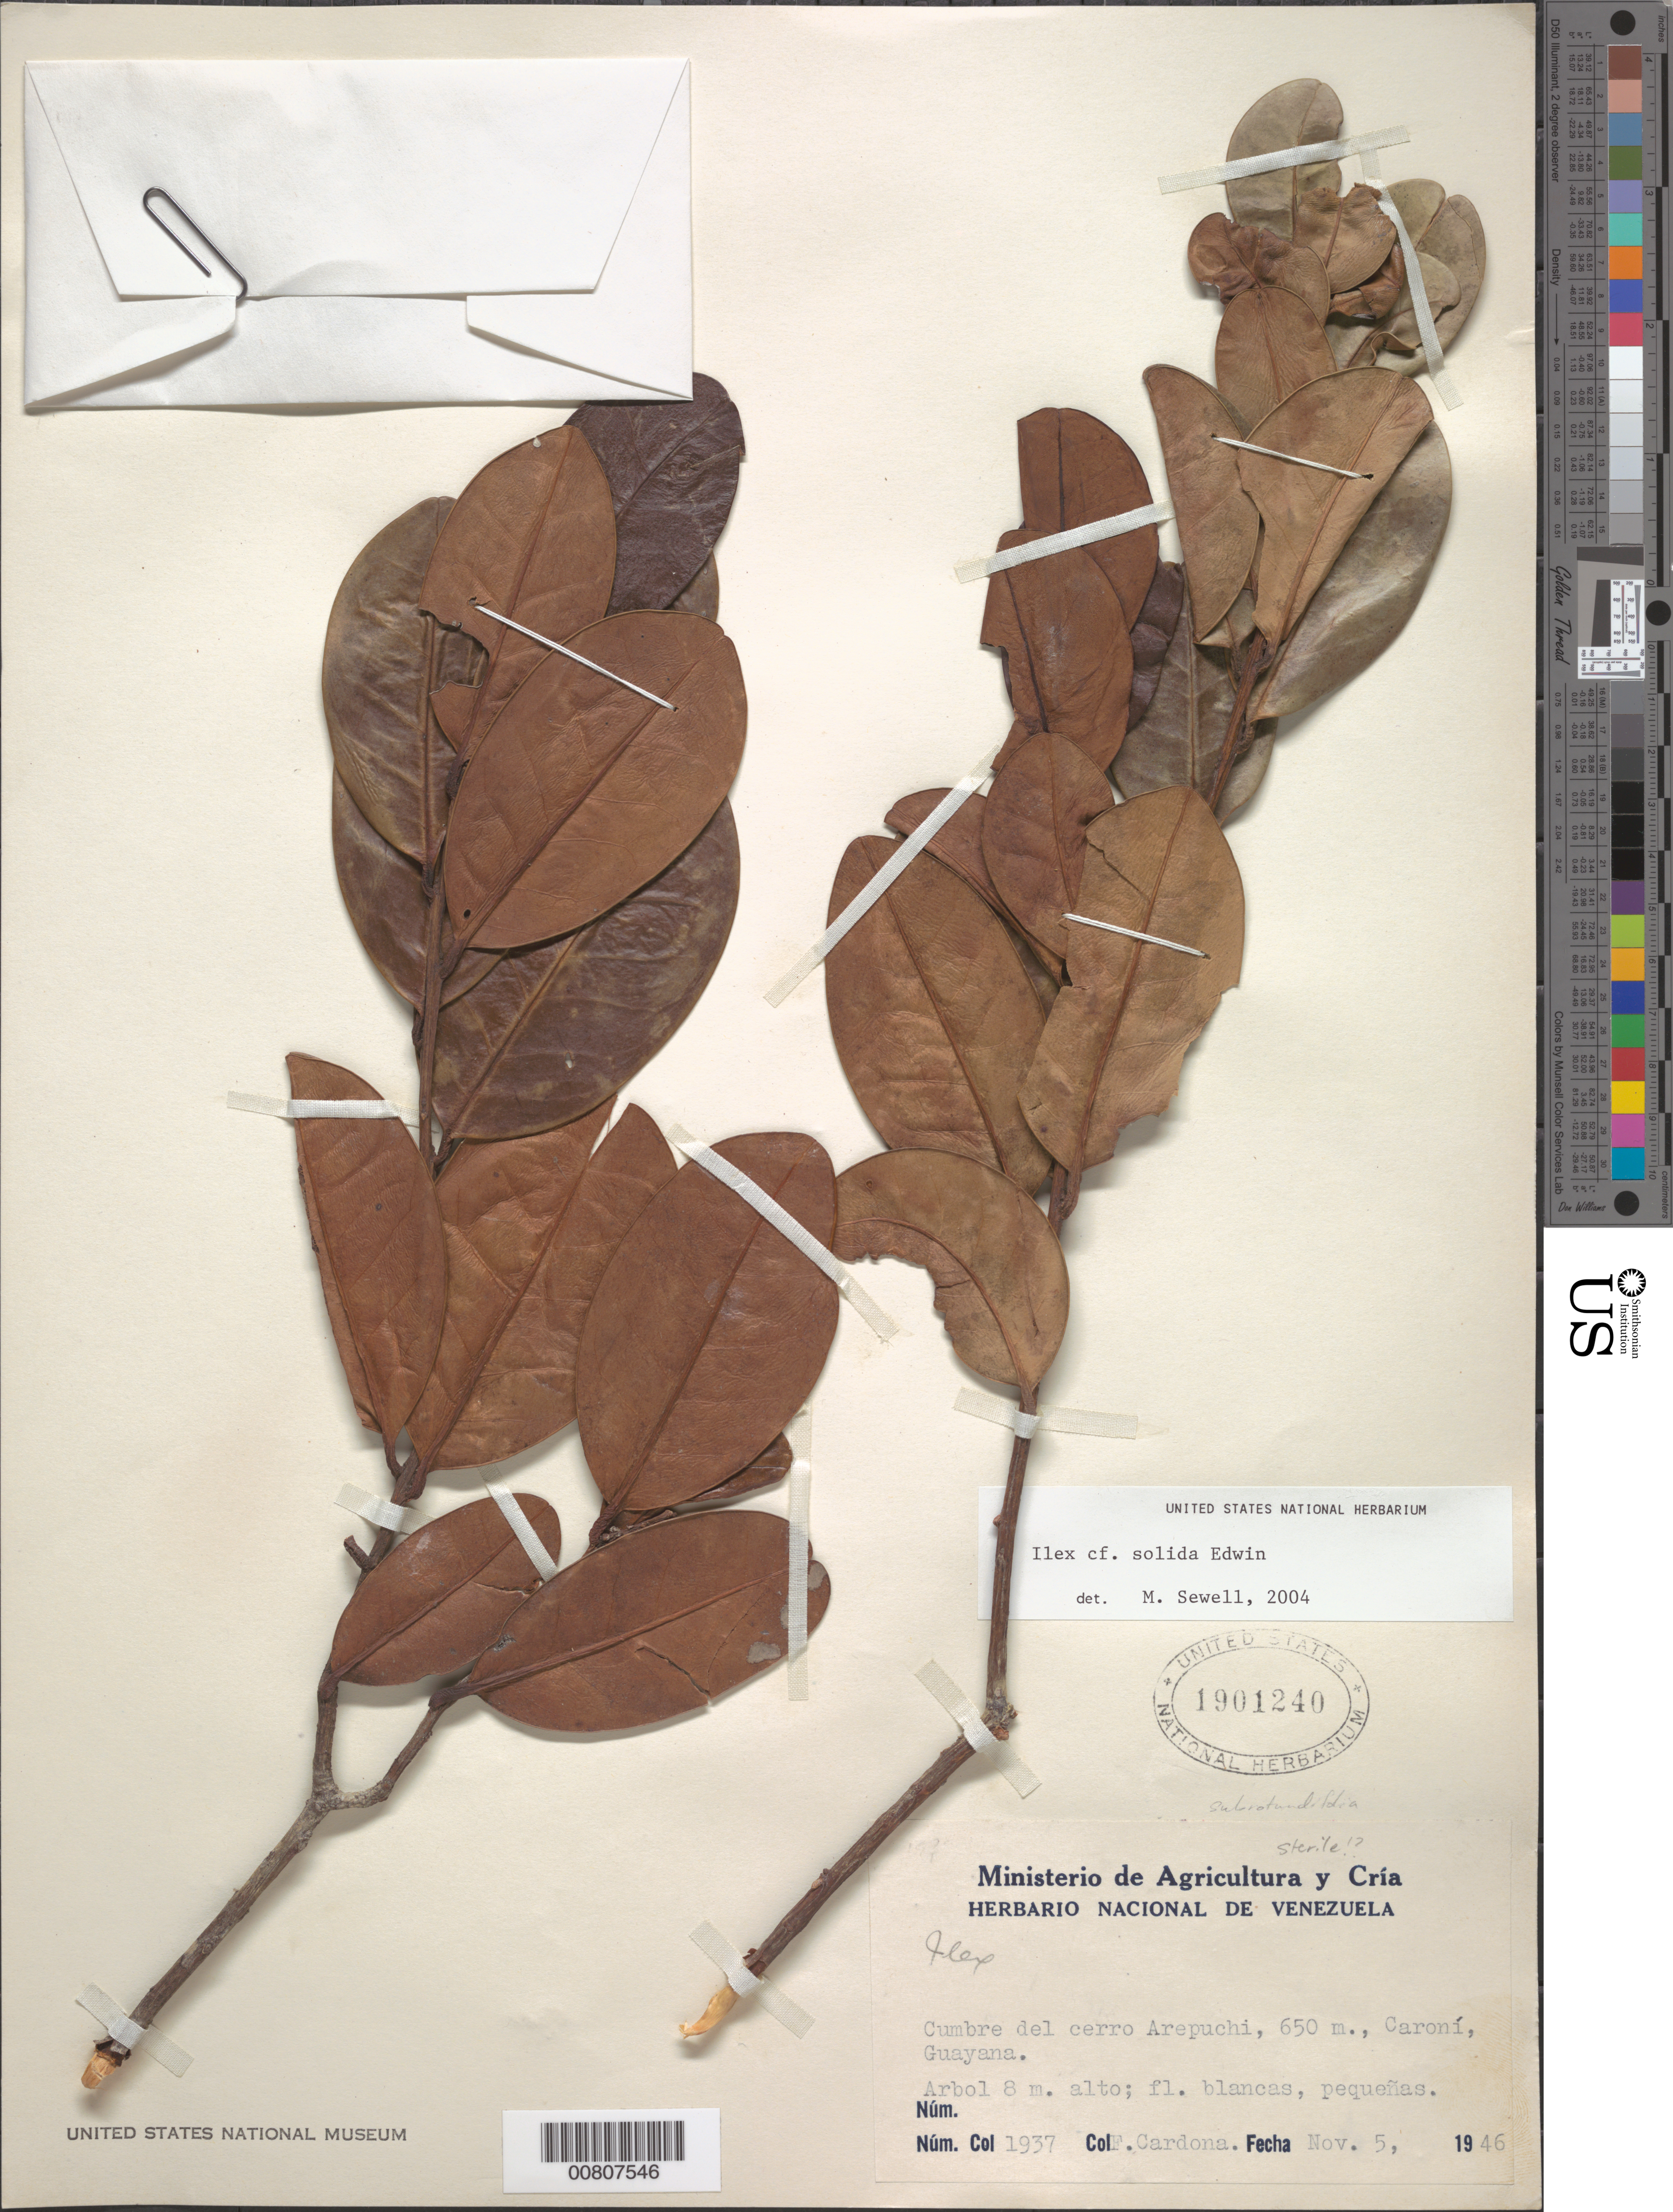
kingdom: Plantae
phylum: Tracheophyta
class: Magnoliopsida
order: Aquifoliales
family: Aquifoliaceae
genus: Ilex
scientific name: Ilex solida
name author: Edwin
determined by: Sewell, M.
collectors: F. Cardona Puig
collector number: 1937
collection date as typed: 5-Nov-46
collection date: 1946-11-05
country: Venezuela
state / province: Bolívar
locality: Cerro Apacará, Río Caroní, Guayana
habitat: Summit of cerro Arepuchi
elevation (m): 650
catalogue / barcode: US 1901240